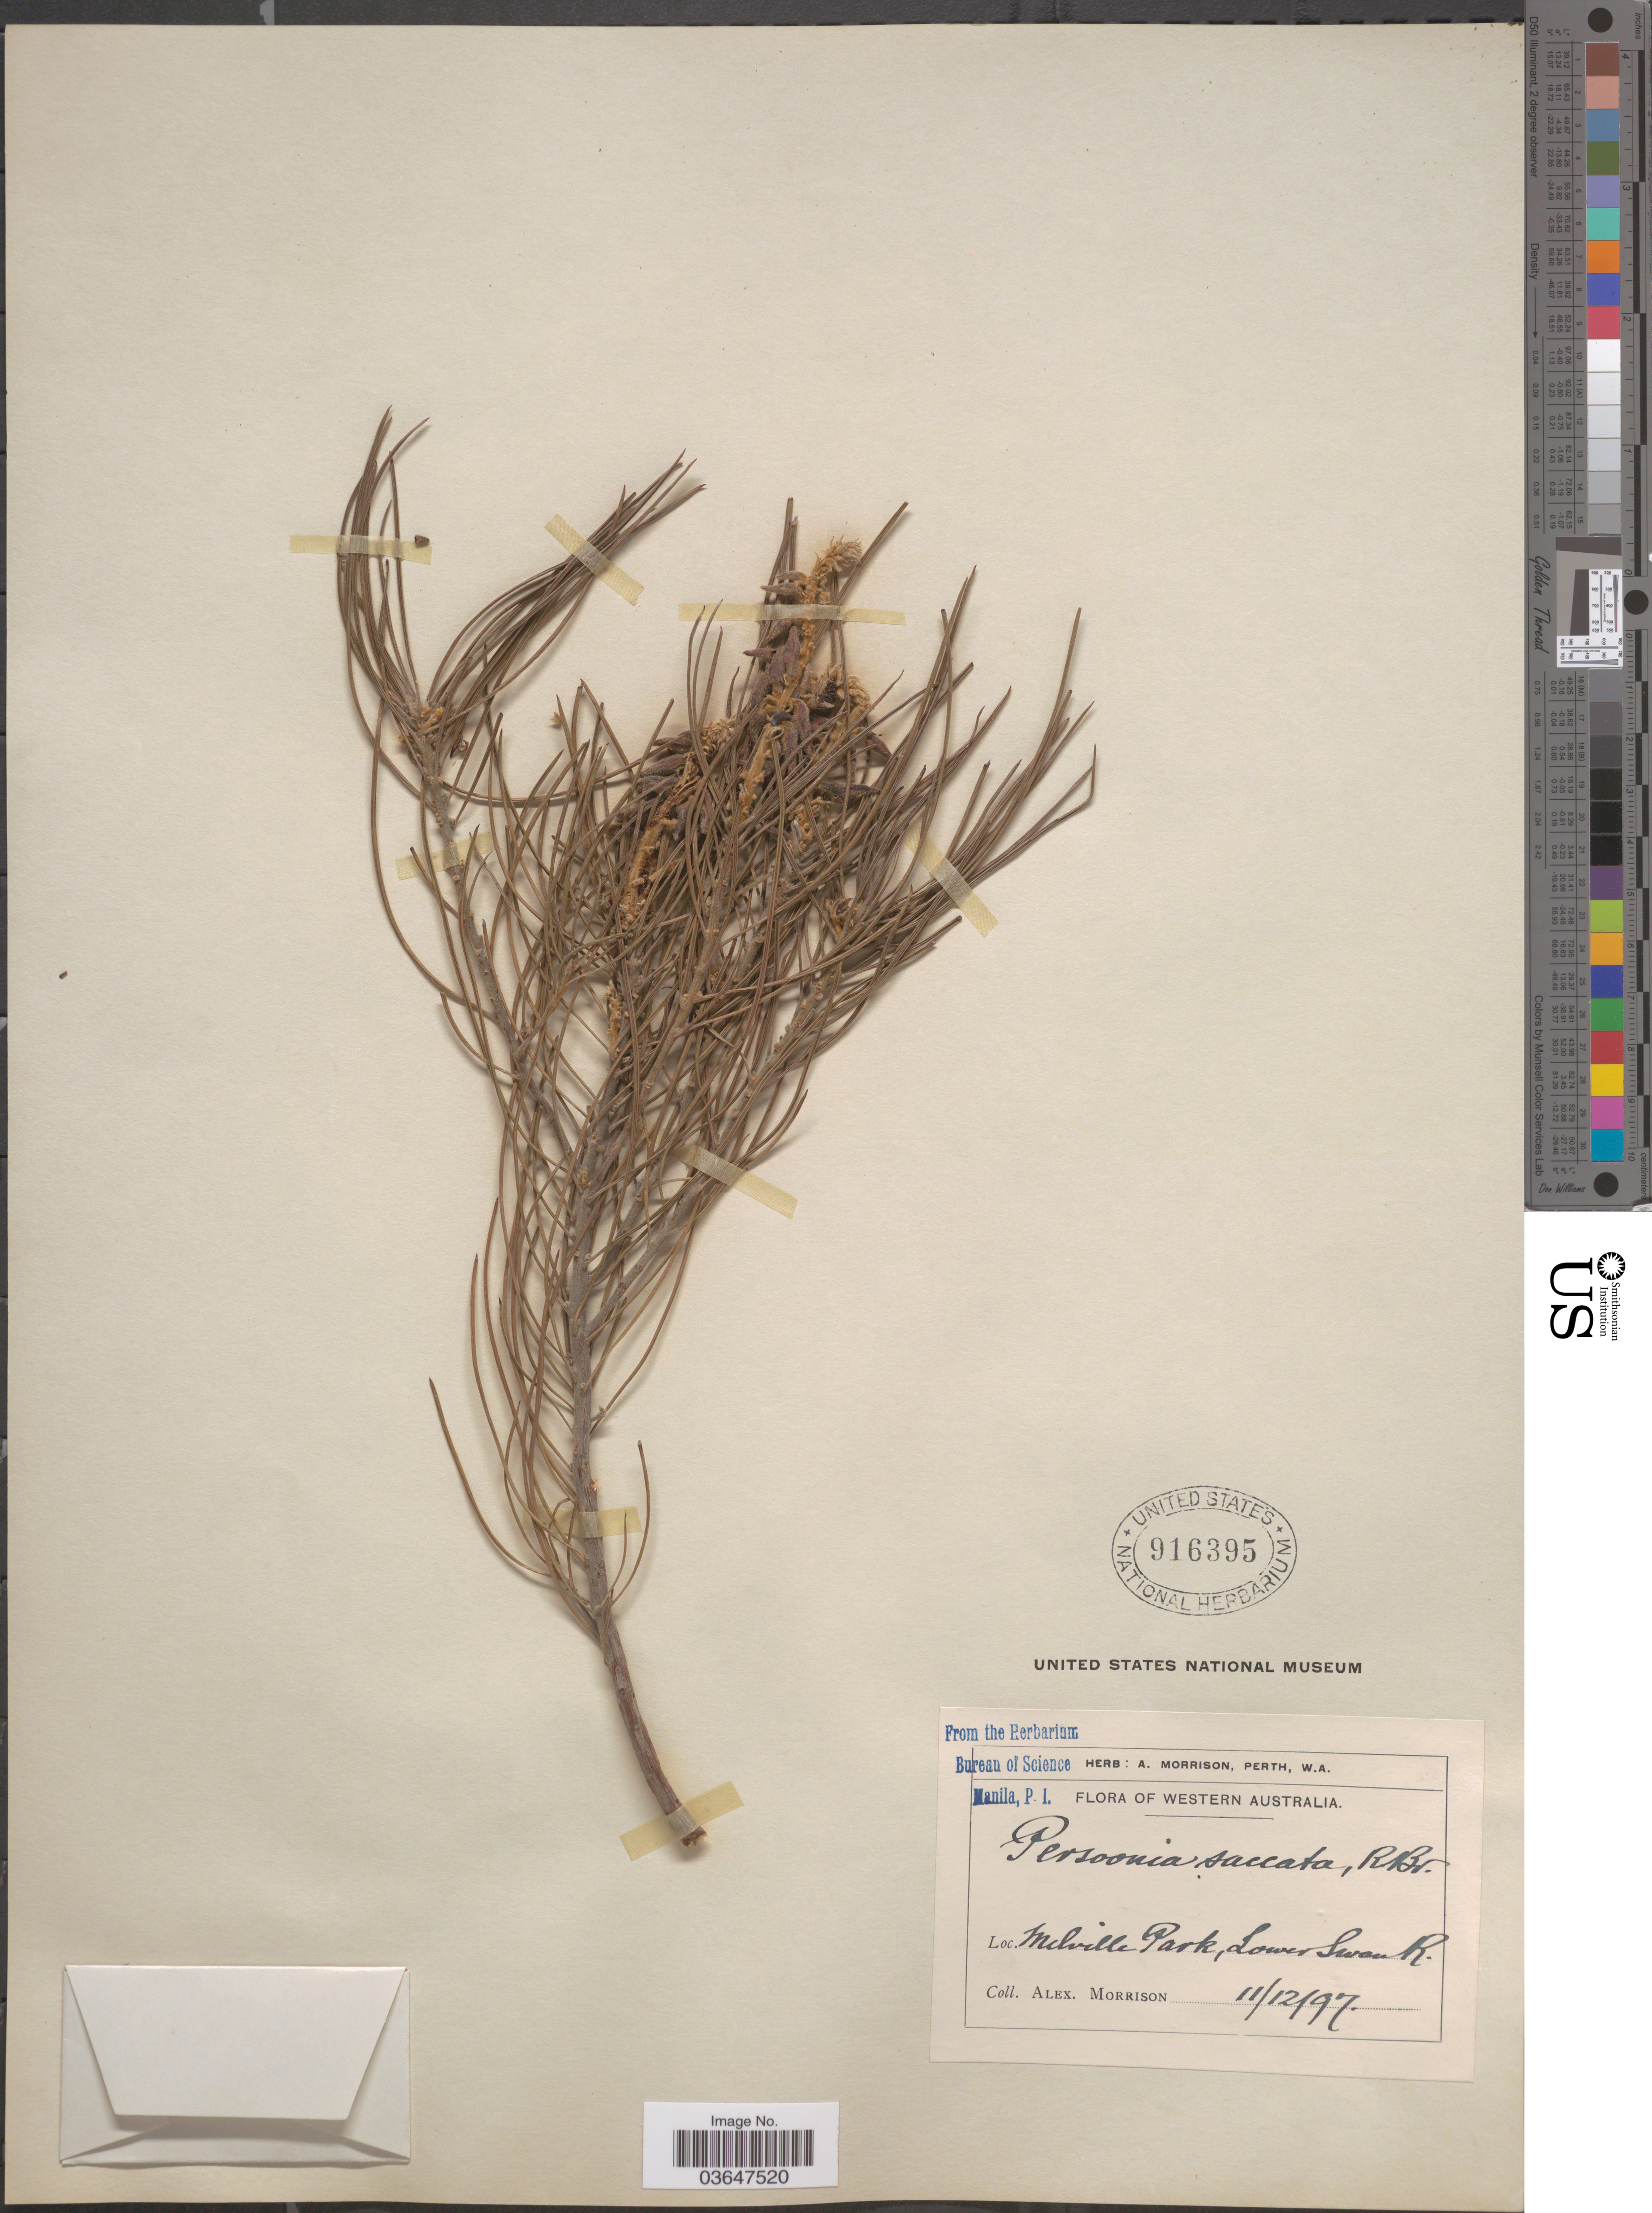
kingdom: Plantae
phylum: Tracheophyta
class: Magnoliopsida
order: Proteales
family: Proteaceae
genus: Persoonia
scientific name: Persoonia saccata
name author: R. Br.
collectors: A. Morrison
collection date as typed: Transcribed d/m/y: 11/12/97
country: Australia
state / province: Western Australia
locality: Melville Park, Lower Swan R.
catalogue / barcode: US 916395